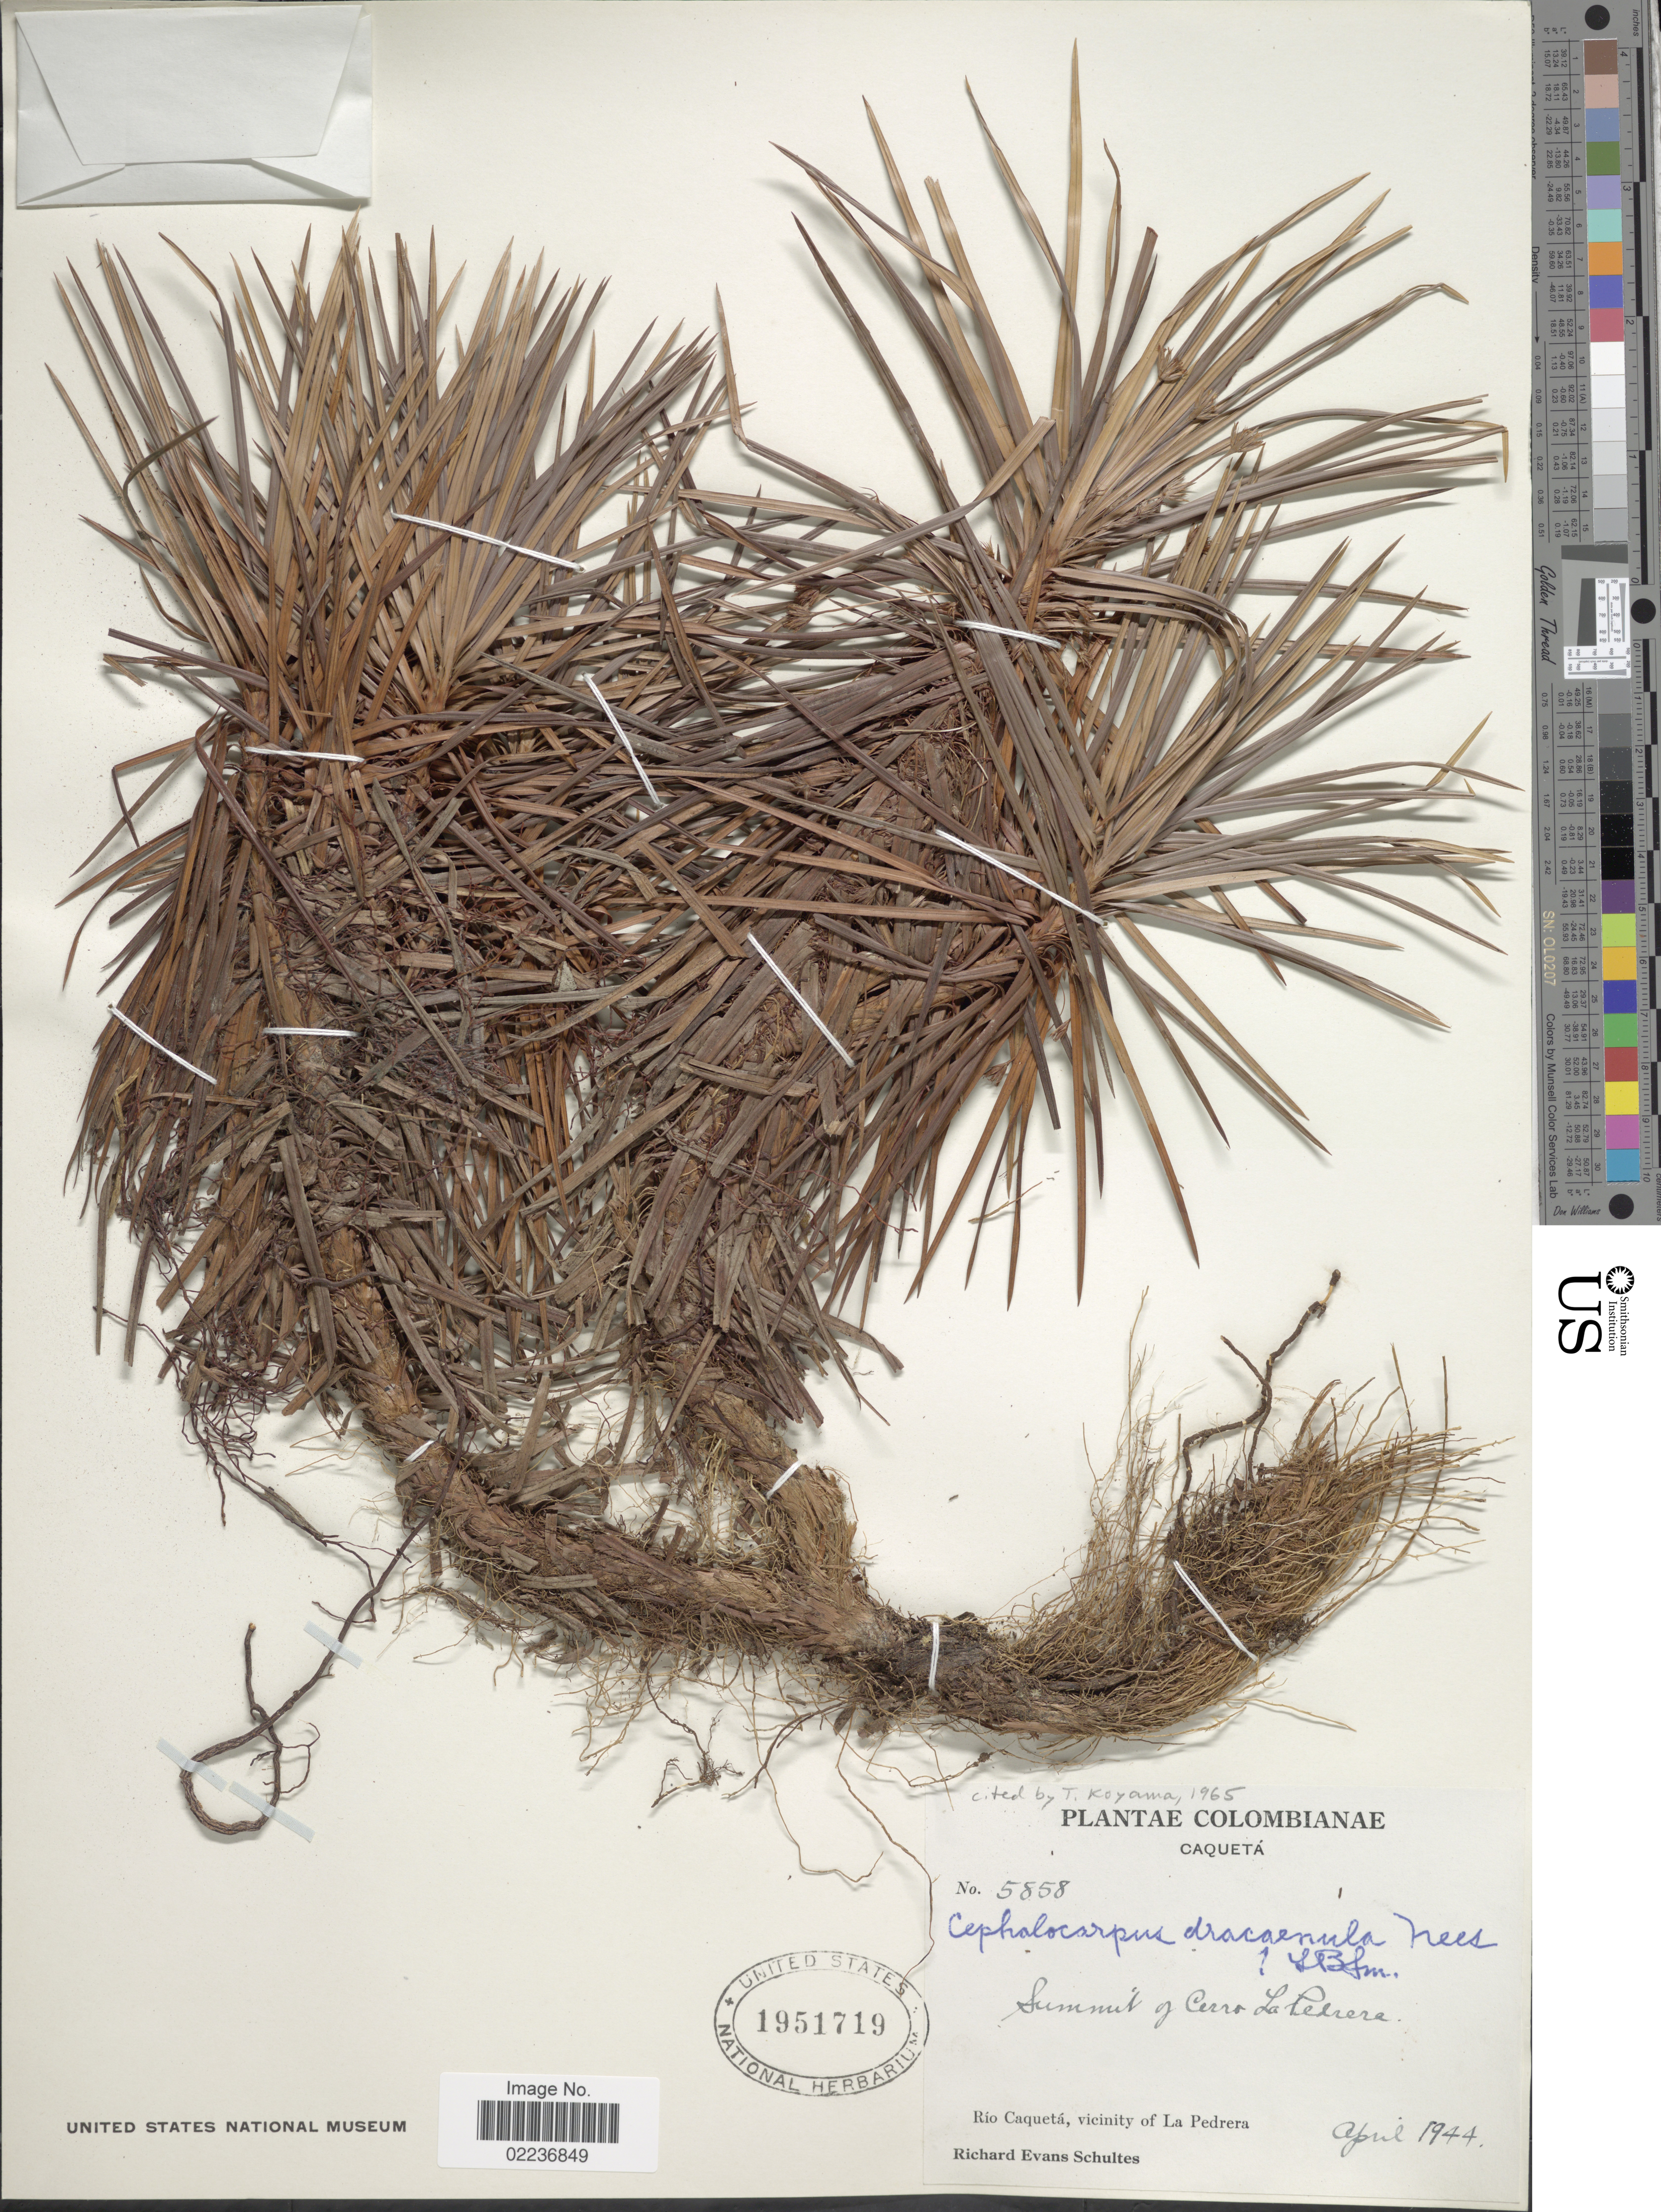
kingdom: Plantae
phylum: Tracheophyta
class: Liliopsida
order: Poales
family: Cyperaceae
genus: Cephalocarpus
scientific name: Cephalocarpus dracaenula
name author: Nees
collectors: R. E. Schultes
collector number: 5858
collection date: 1944-04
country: Colombia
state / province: Caquetá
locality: Summit of Cerro La Pedrera, Rio Caqueta, vicinity of La Pedrera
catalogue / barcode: US 1951719